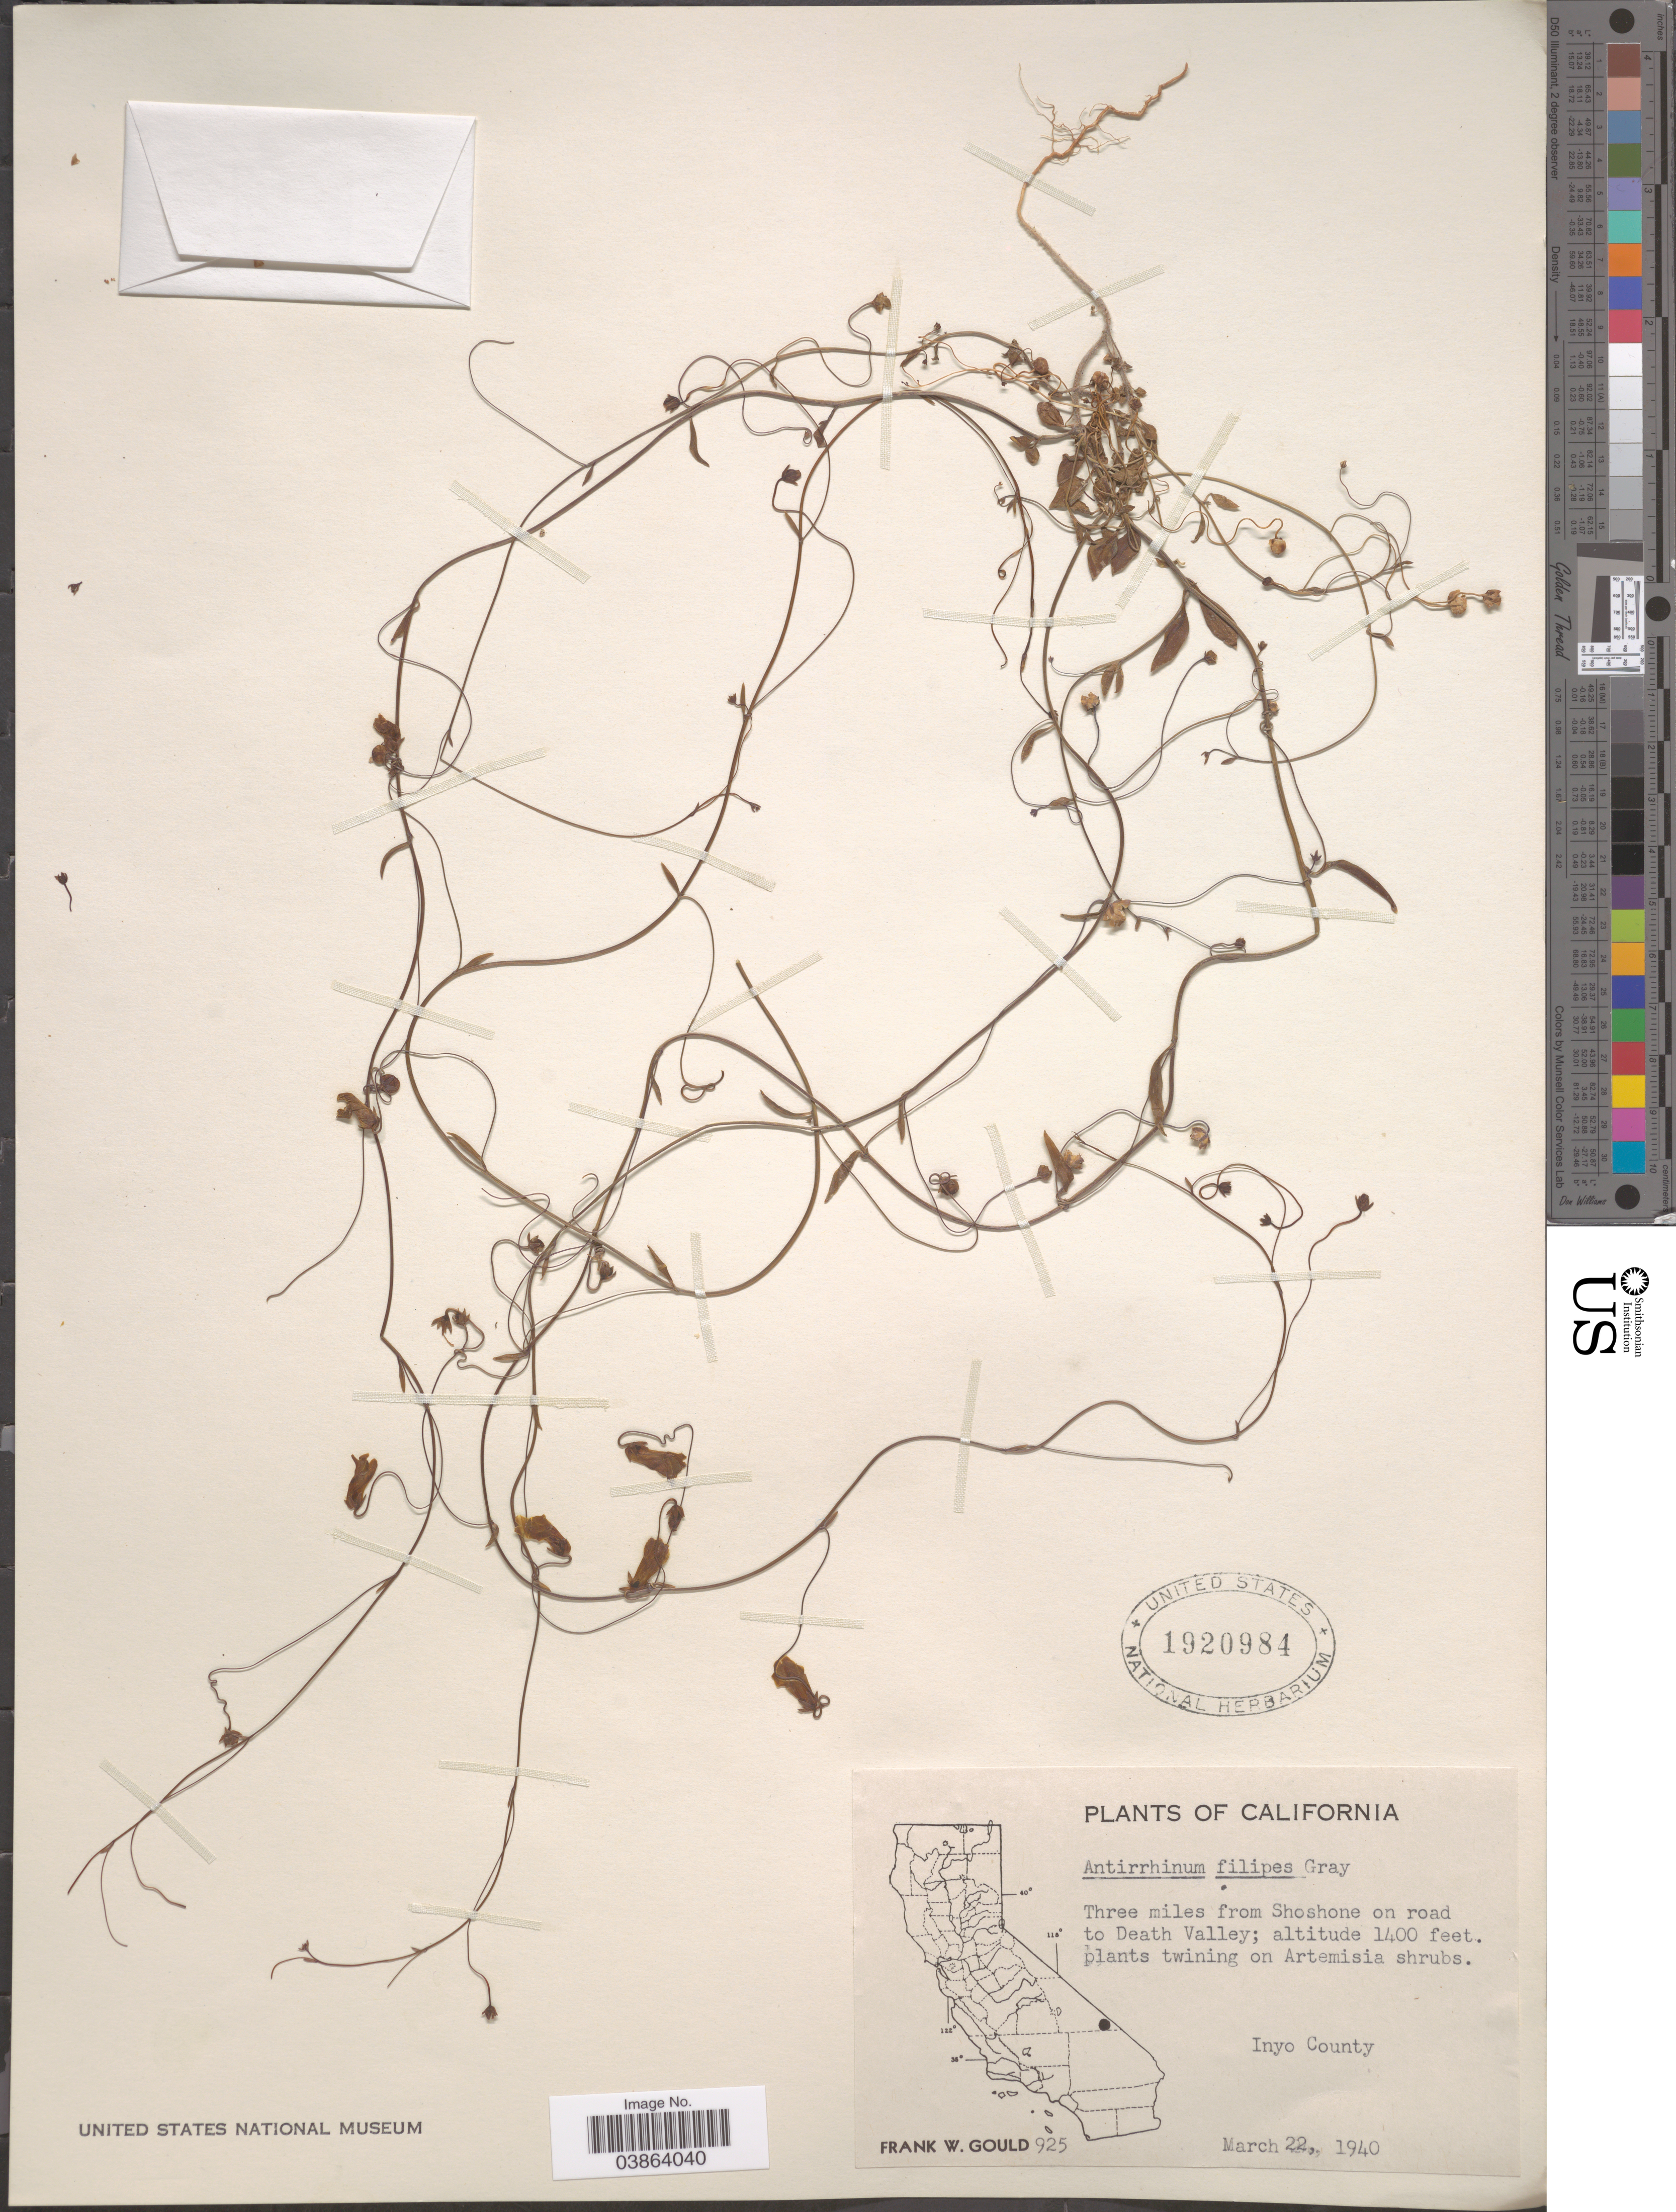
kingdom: Plantae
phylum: Tracheophyta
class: Magnoliopsida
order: Lamiales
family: Plantaginaceae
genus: Asarina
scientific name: Asarina filipes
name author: (A. Gray) Pennell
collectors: F. W. Gould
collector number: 925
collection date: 1940-03-22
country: United States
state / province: California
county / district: Inyo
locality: Three miles from Shoshone on road to Death Valley. Inyo County.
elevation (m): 427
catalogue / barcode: US 1920984